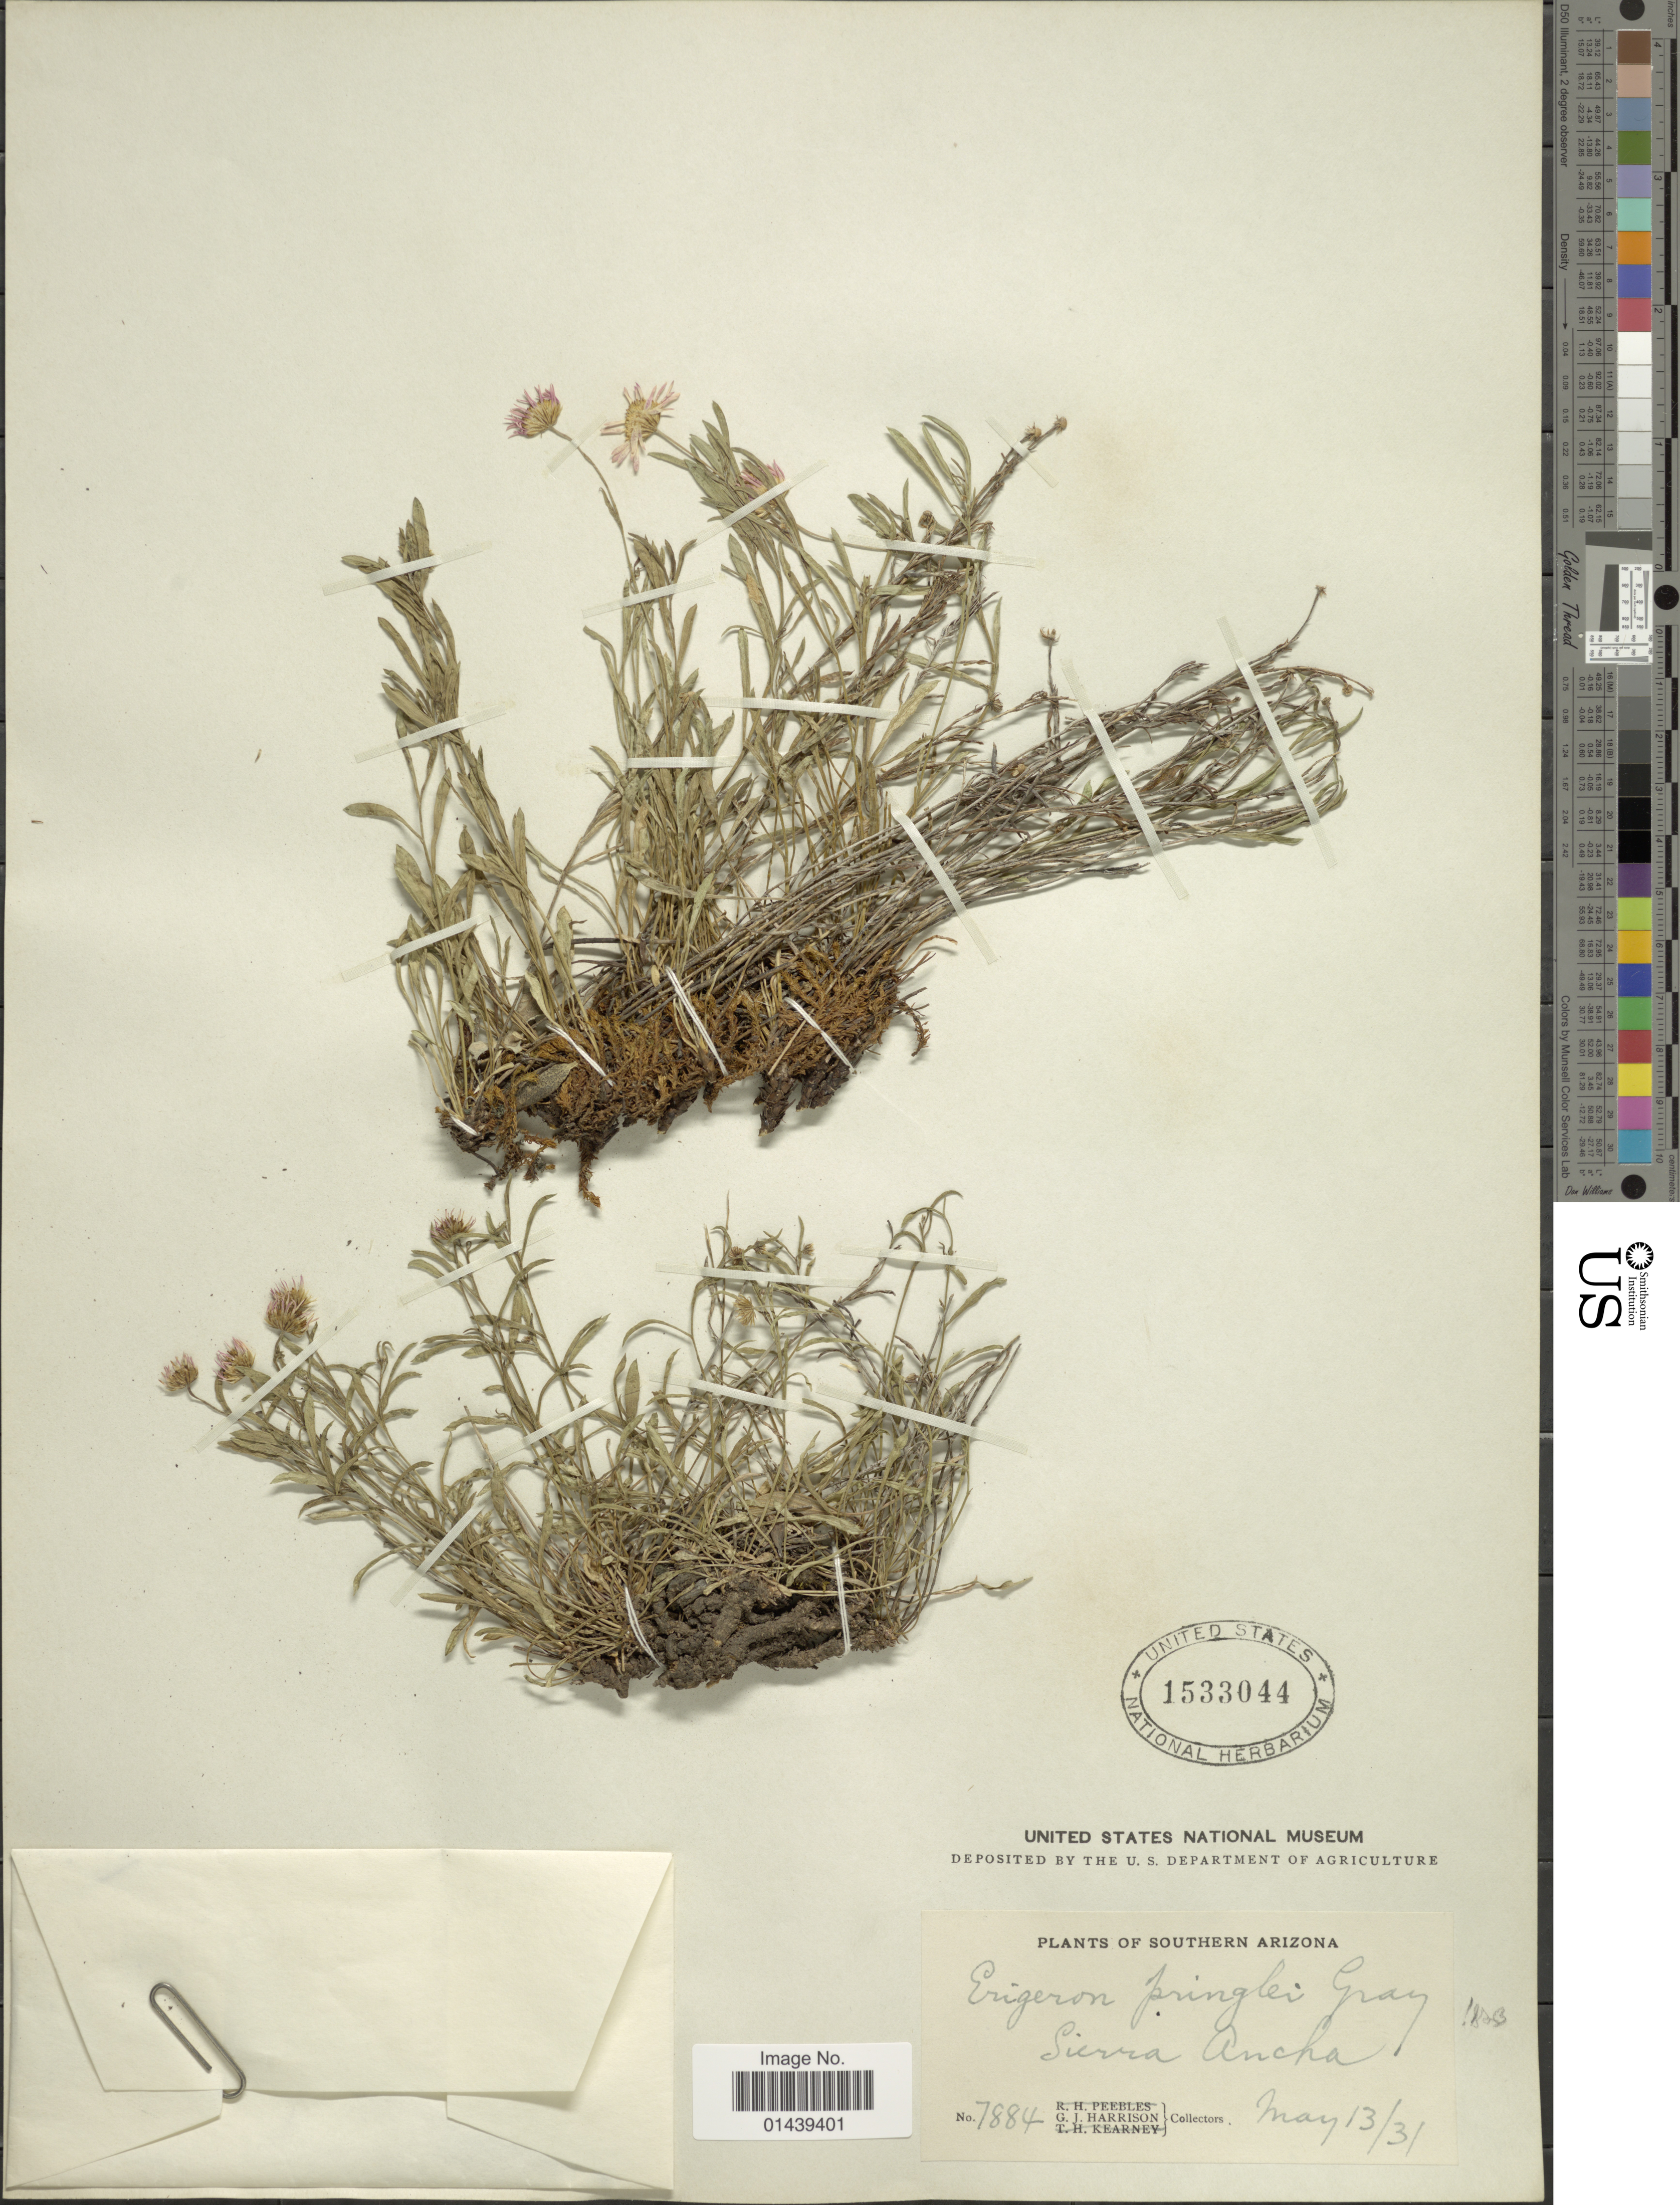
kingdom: Plantae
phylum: Tracheophyta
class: Magnoliopsida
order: Asterales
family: Asteraceae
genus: Erigeron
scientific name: Erigeron pringlei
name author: A. Gray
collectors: G. J. Harrison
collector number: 7884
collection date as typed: Transcribed d/m/y: 13/5/31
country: United States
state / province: Arizona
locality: Southern Arizona. Sierra Ancha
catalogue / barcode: US 1533044